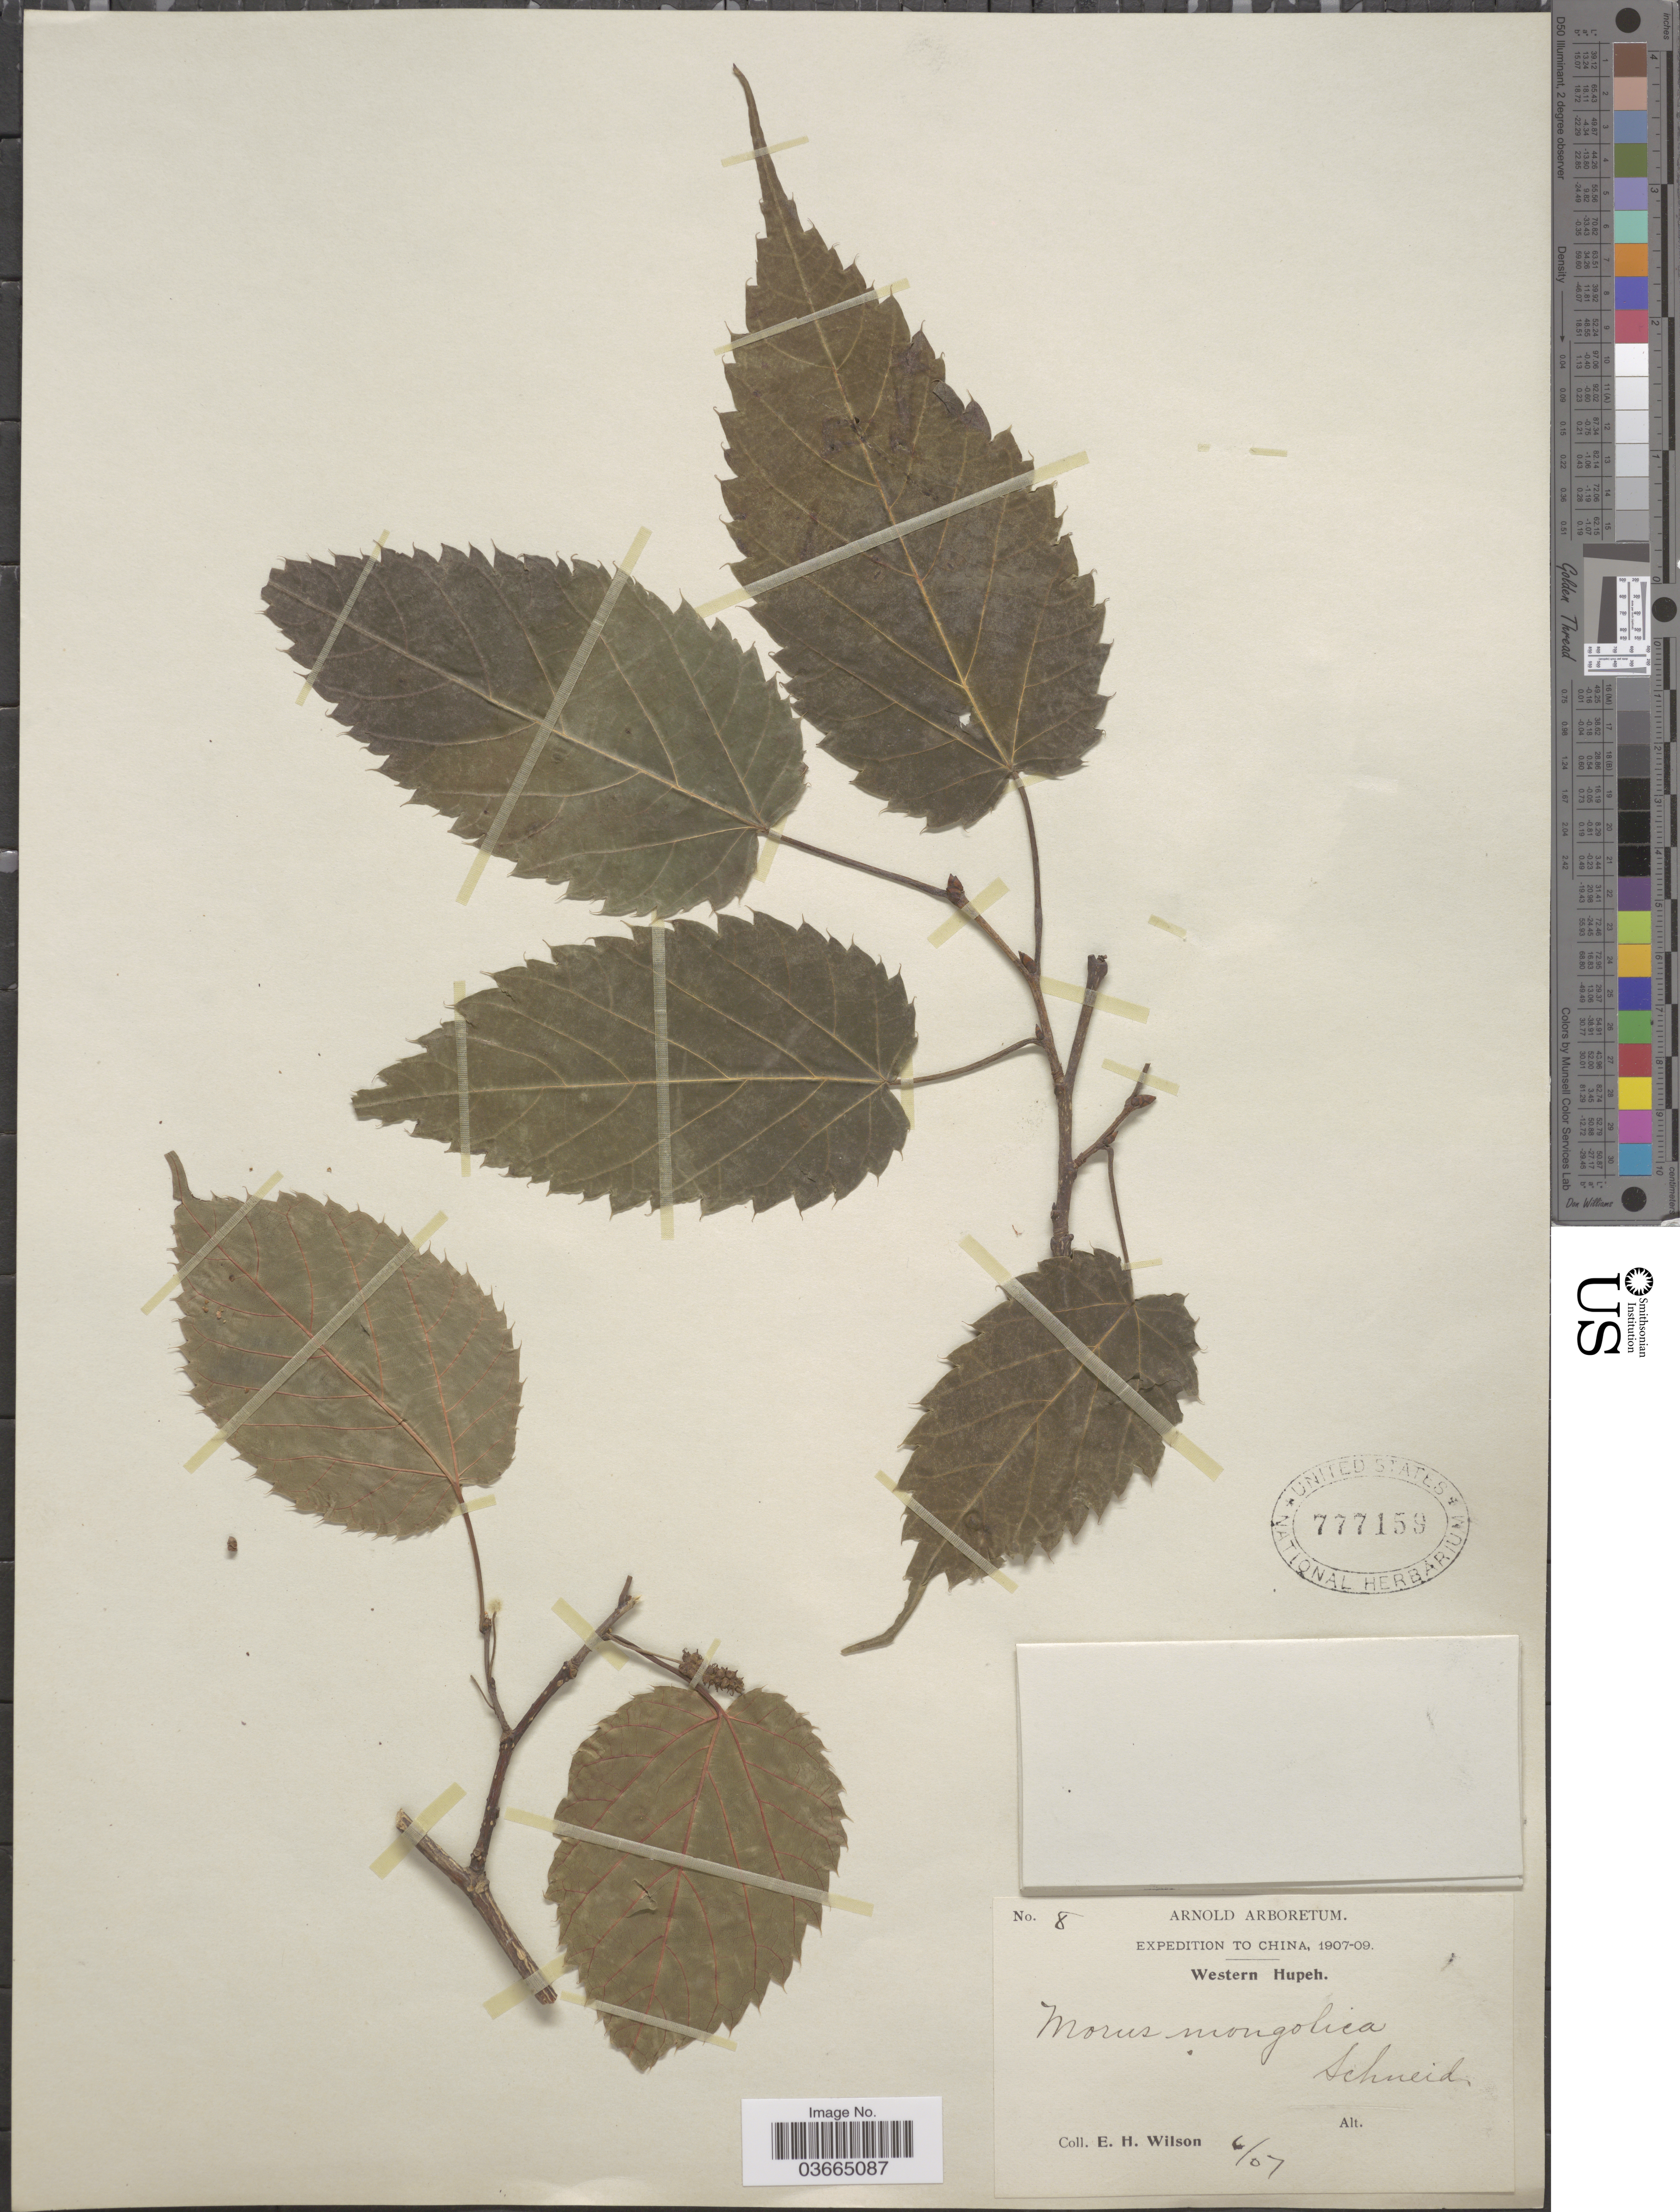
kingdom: Plantae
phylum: Tracheophyta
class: Magnoliopsida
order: Rosales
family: Moraceae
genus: Morus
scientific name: Morus mongolica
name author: (Bureau) C.K. Schneid.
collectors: E. Wilson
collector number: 8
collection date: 1907-06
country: China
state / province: Hubei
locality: China. Western Hupeh.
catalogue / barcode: US 777159